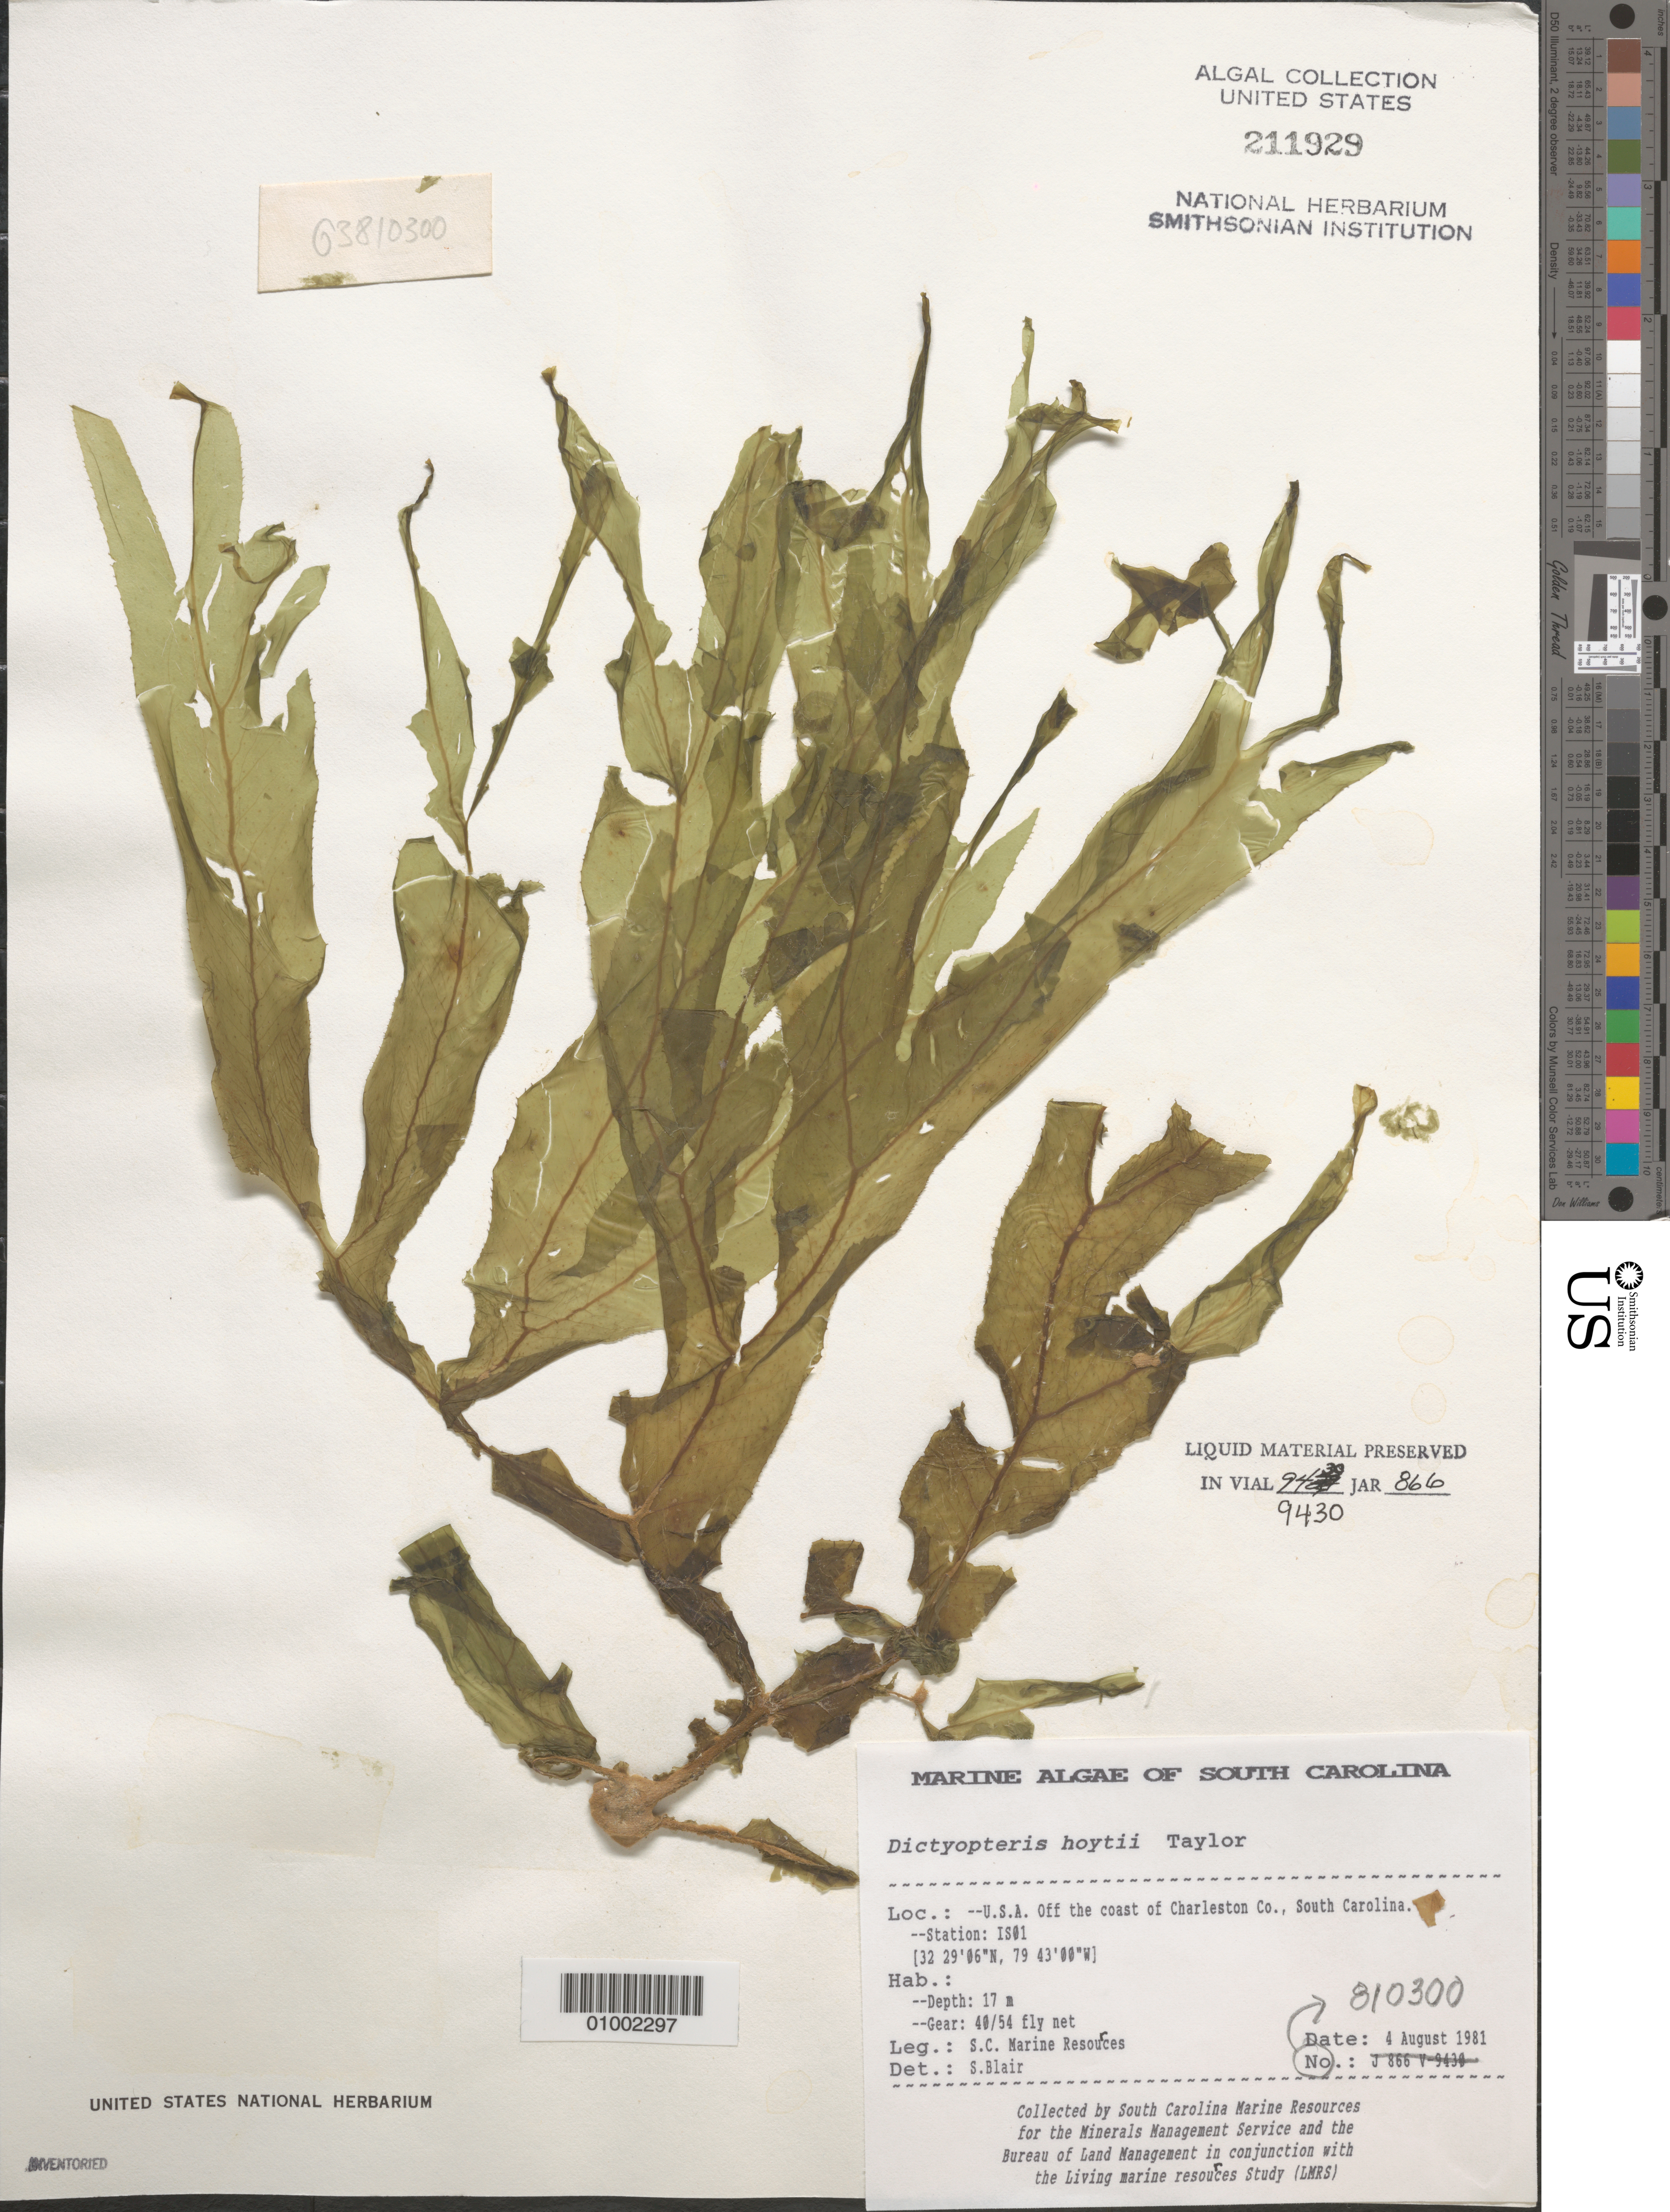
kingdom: Chromista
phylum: Ochrophyta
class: Phaeophyceae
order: Dictyotales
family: Dictyotaceae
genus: Dictyopteris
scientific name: Dictyopteris hoytii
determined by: Blair, S. M.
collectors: South Carolina Marine Resources for BLM/MMS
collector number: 810300 (Station IS01)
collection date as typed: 04 Aug 1981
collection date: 1981-08-04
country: United States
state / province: South Carolina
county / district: Charleston County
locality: Off coast of Charleston County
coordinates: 32 29'06" N, 79 43'00" W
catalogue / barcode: US 211929